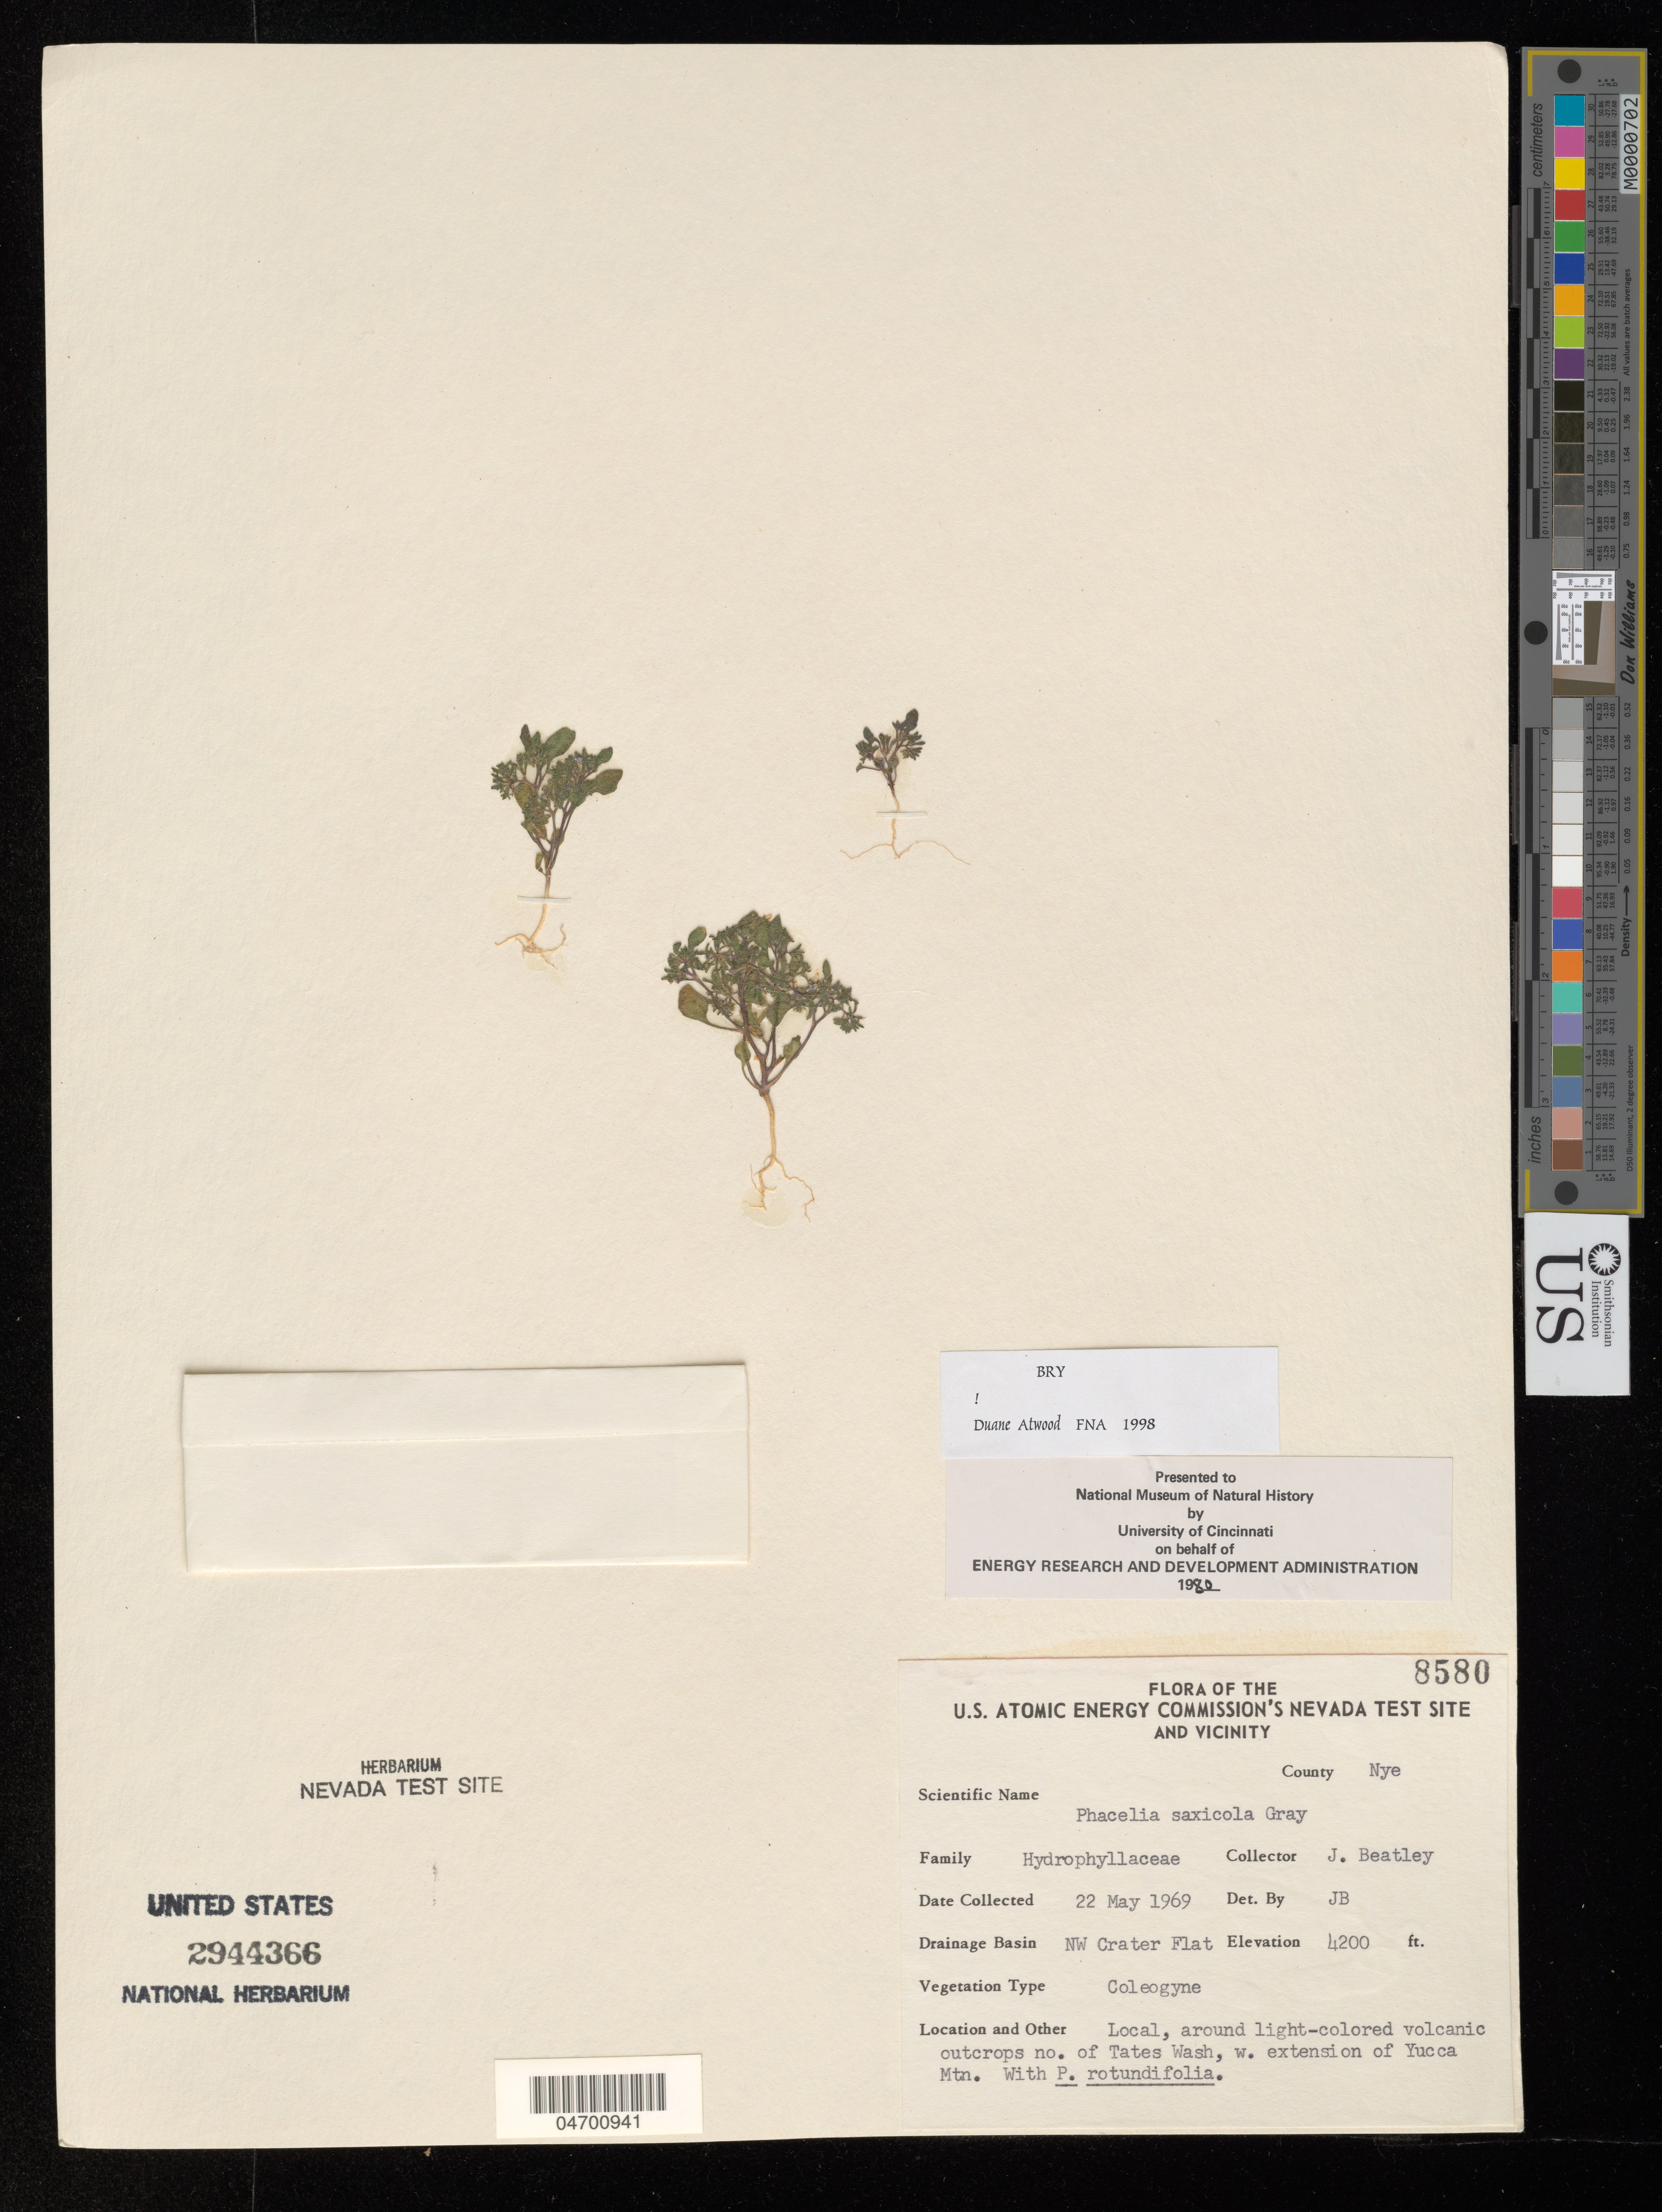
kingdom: Plantae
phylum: Tracheophyta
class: Magnoliopsida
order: Boraginales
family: Hydrophyllaceae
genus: Phacelia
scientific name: Phacelia saxicola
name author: A. Gray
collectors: J. Beatley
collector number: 8580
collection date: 1969-05-22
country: United States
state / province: Nevada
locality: U.S. Atomic Energy Commission's Nevada Test Site and vicinity. County Nye. Drainage Basin NW Crater Flat. Local, around light-colored volcanic outcrops no. of Tates Wash, w. extension of Yucca Mtn.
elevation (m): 1280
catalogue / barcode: US 2944366